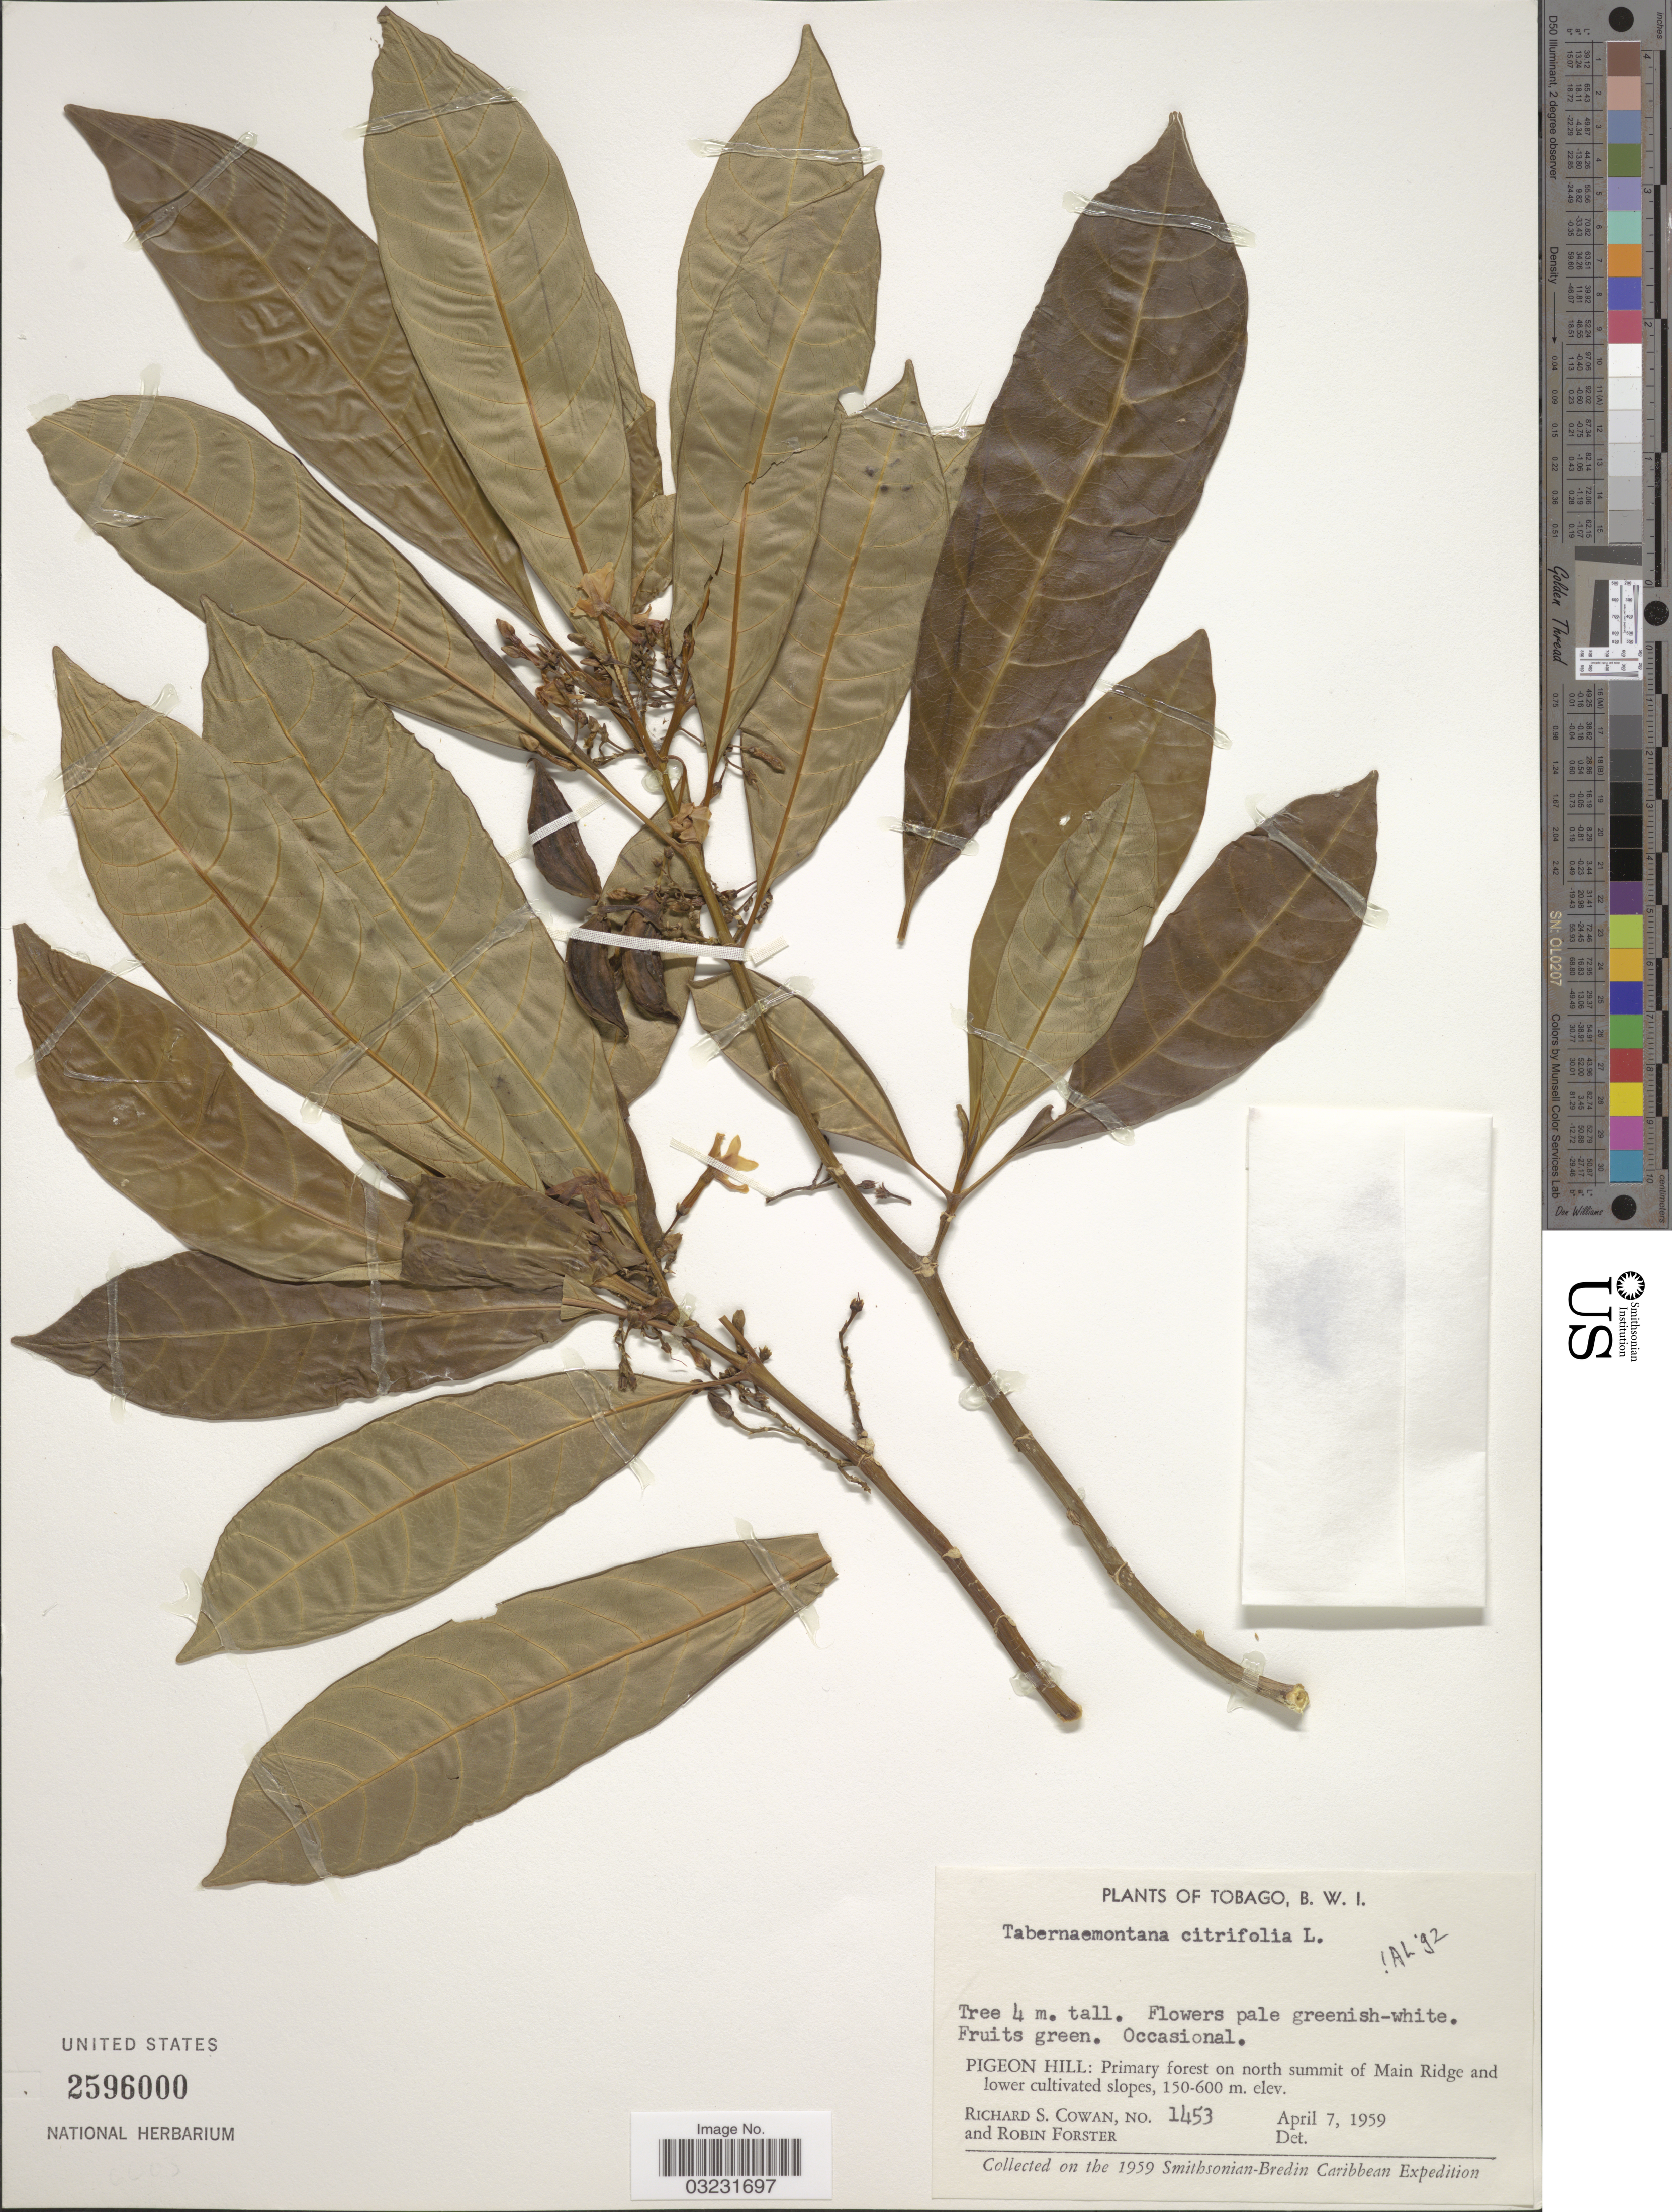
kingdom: Plantae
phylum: Tracheophyta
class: Magnoliopsida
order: Gentianales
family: Apocynaceae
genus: Tabernaemontana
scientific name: Tabernaemontana citrifolia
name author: L.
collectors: R. S. Cowan & R. Forster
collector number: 1453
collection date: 1959-04-07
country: Trinidad and Tobago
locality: Tobago, B.W.I. Pigeon Hill: on north summit of Main Ridge and lower cultivated slopes.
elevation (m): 150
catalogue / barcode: US 2596000